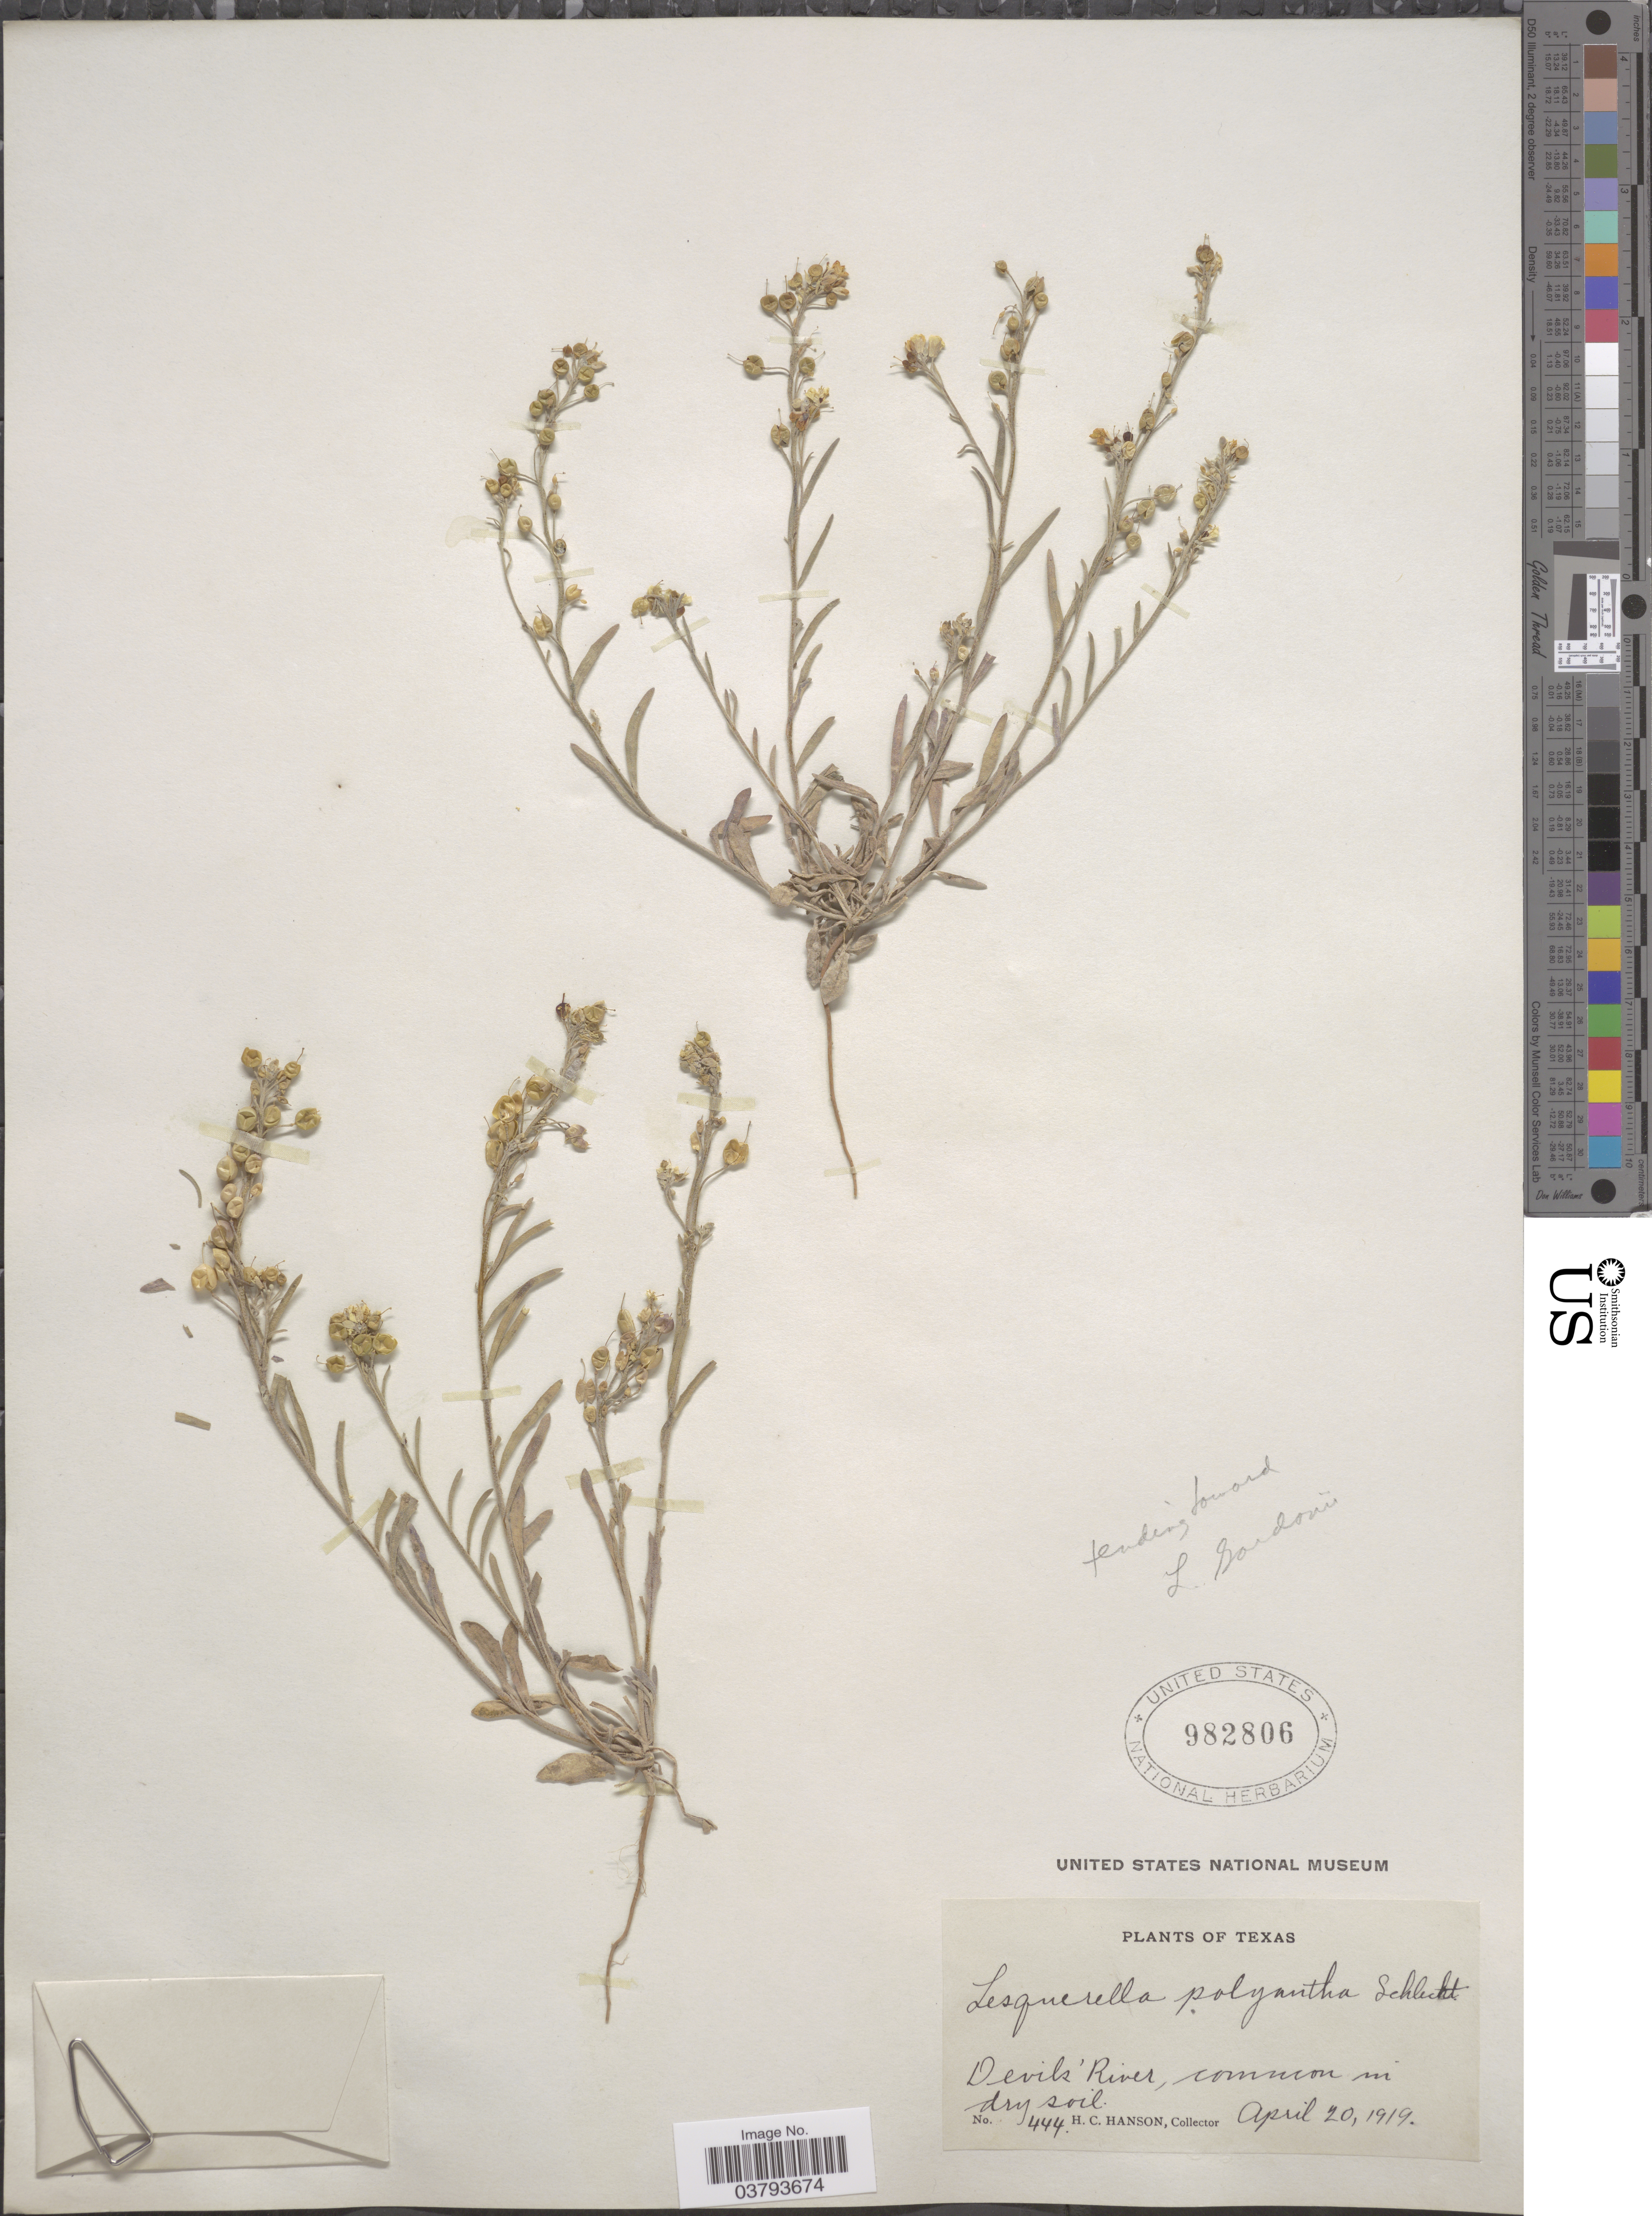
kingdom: Plantae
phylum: Tracheophyta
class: Magnoliopsida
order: Brassicales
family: Brassicaceae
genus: Lesquerella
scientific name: Lesquerella gracilis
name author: (Hook.) S. Watson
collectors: H. Hanson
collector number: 444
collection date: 1919-04-20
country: United States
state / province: Texas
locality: Devils River.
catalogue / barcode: US 982806